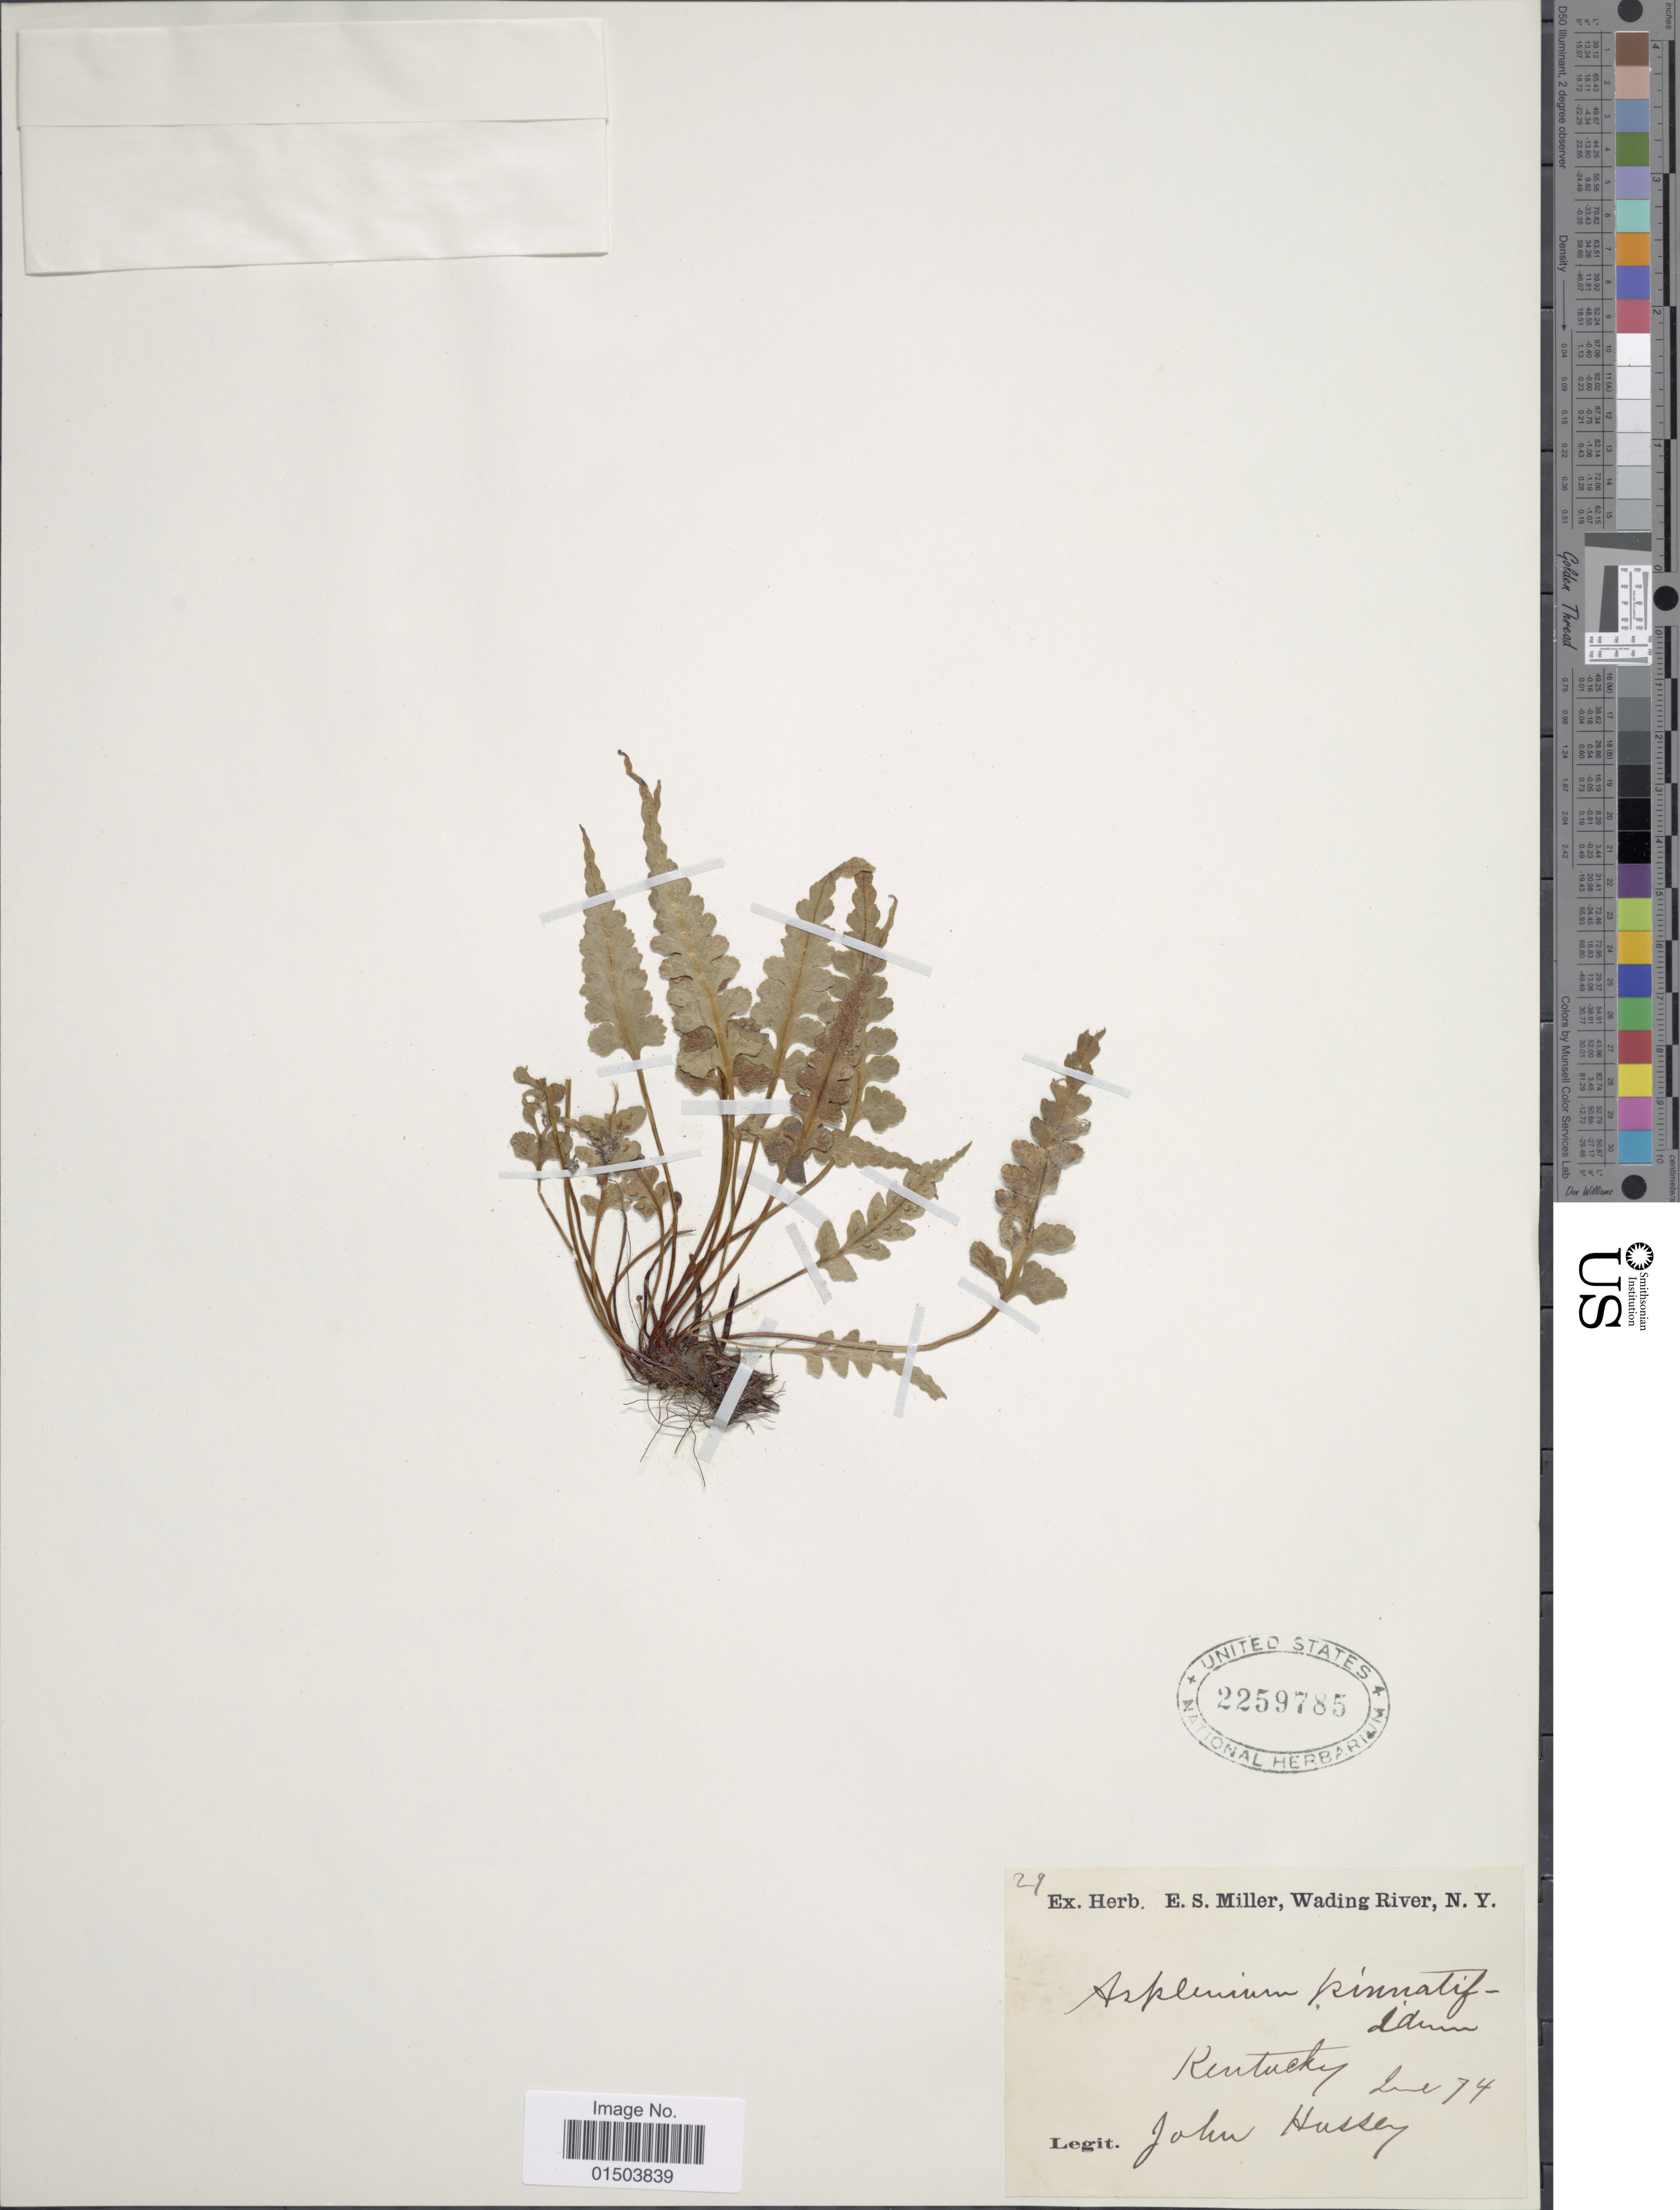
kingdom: Plantae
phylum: Tracheophyta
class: Polypodiopsida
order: Polypodiales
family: Aspleniaceae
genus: Asplenium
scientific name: Asplenium pinnatifidum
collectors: J. Hussey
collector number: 29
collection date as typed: Transcribed d/m/y: /6/74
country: United States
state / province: Kentucky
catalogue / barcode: US 2259785